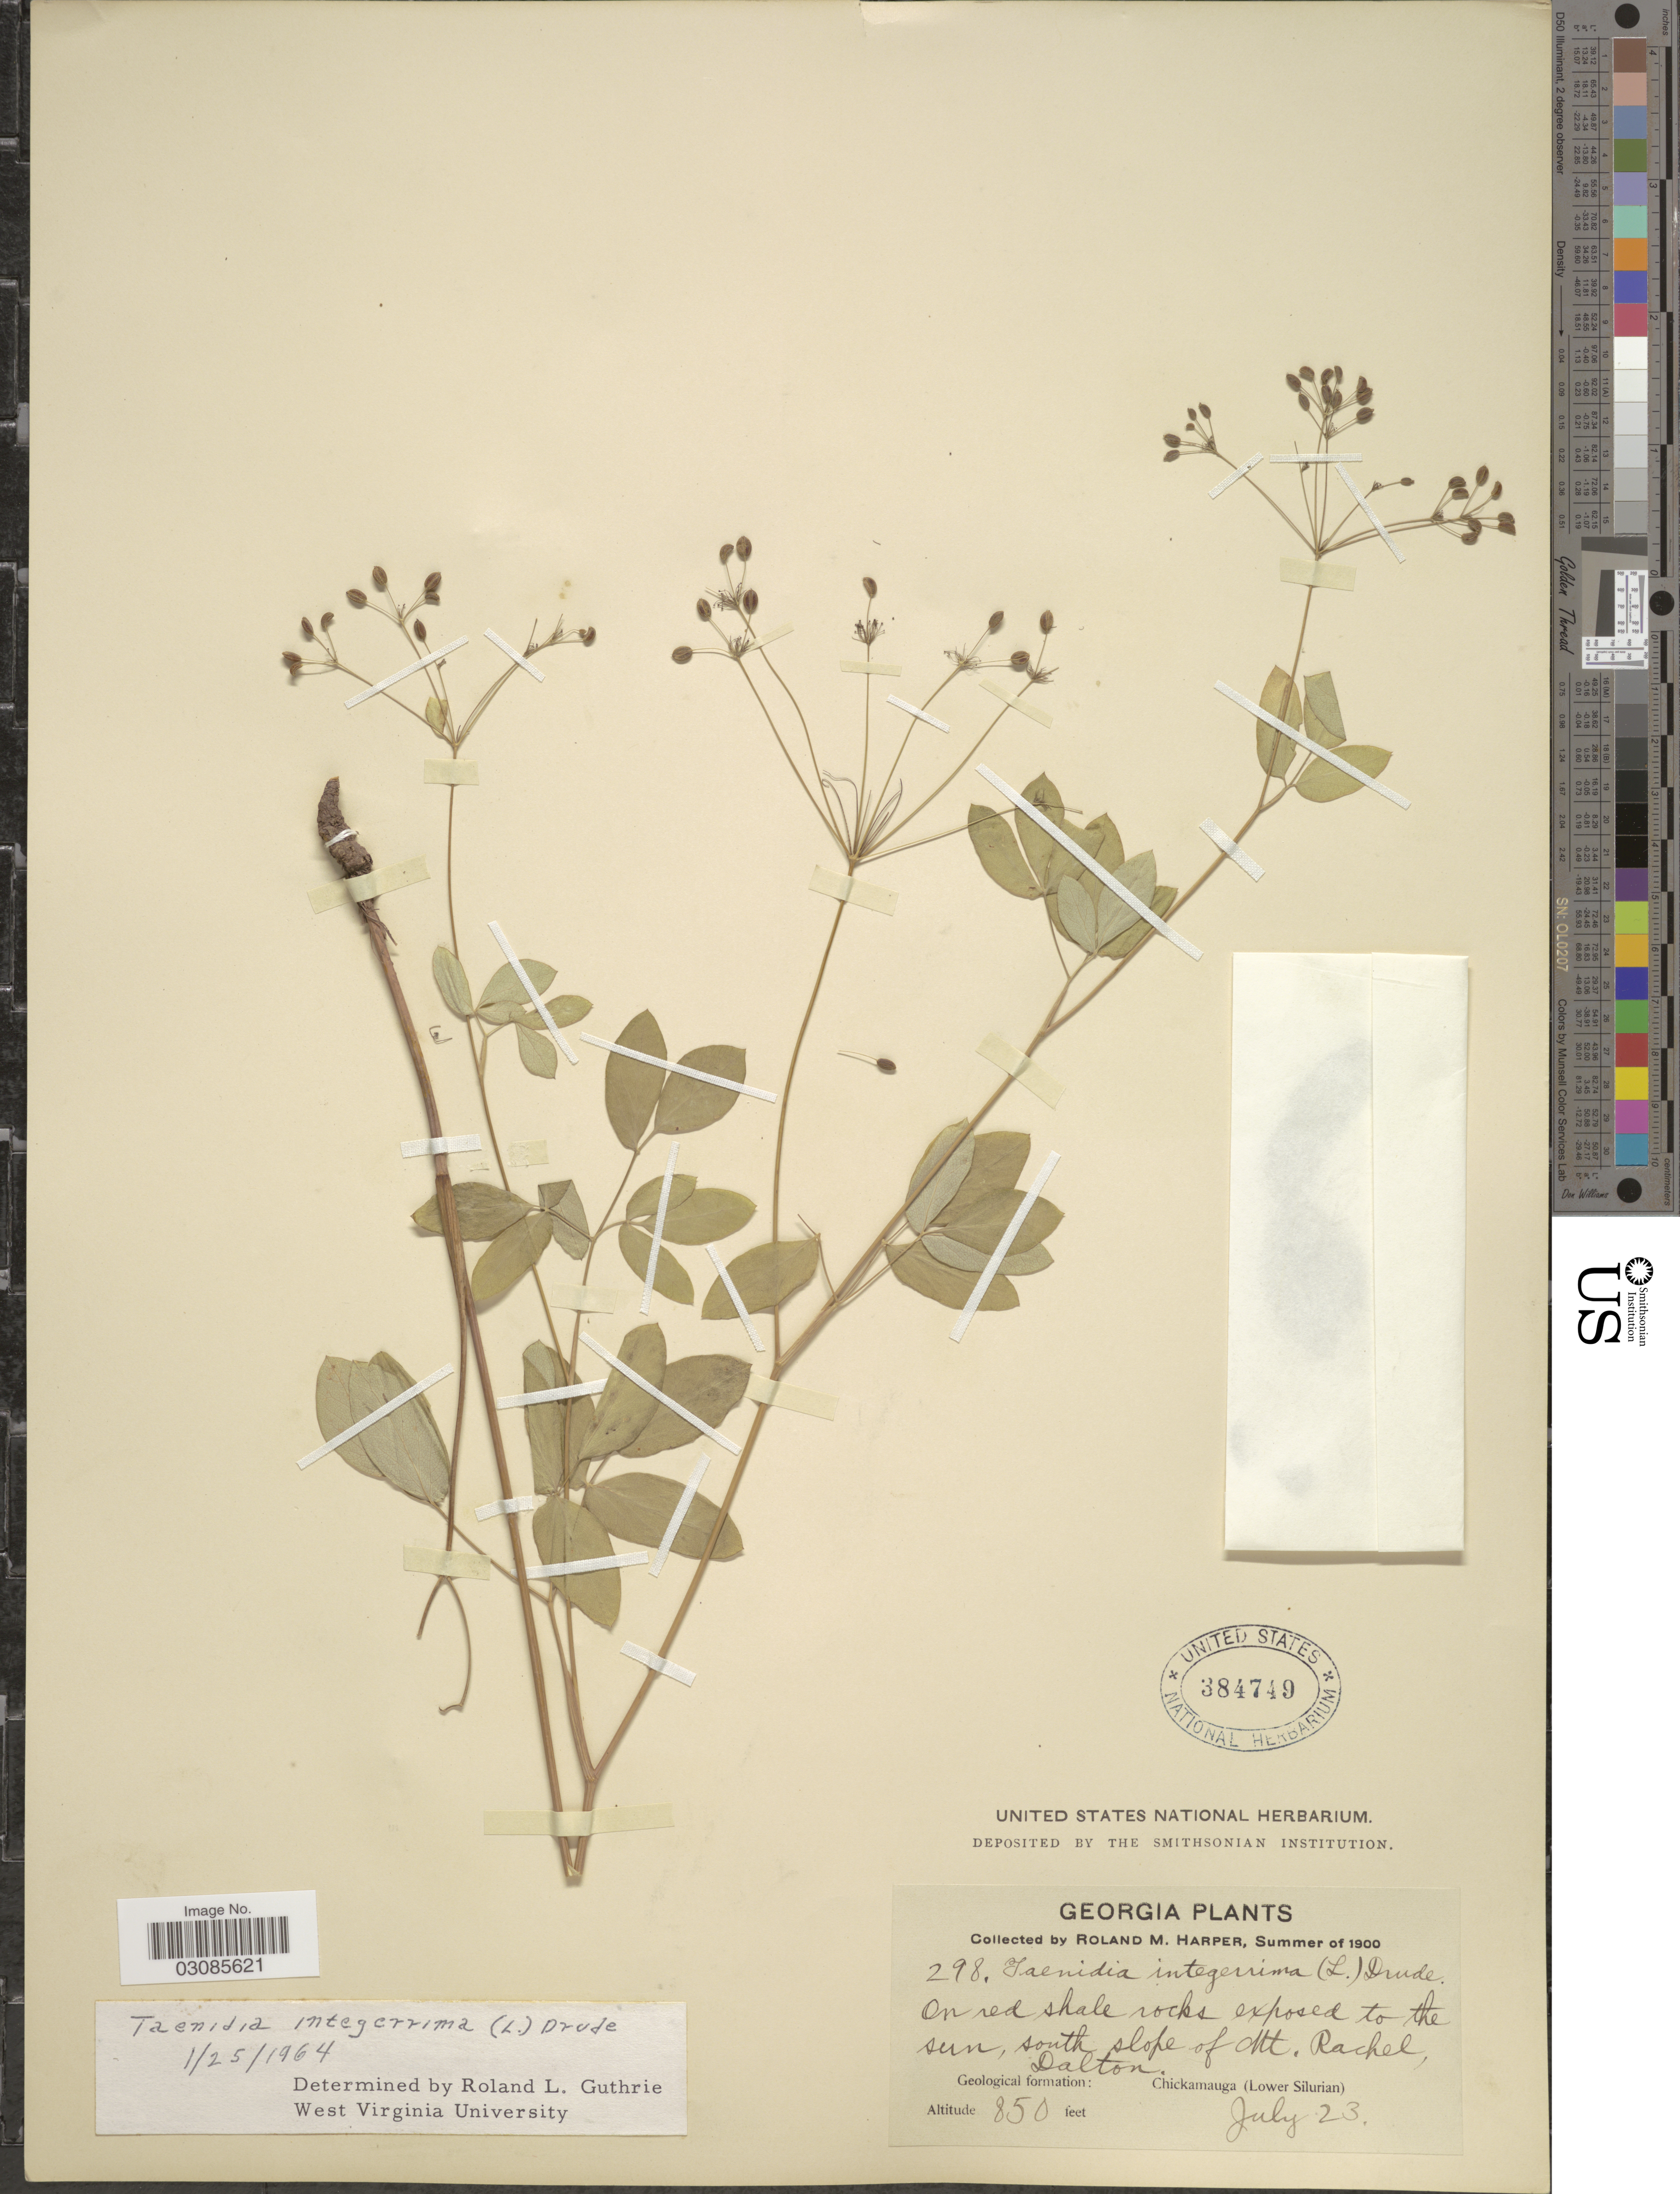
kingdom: Plantae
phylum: Tracheophyta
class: Magnoliopsida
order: Apiales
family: Apiaceae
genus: Taenidia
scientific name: Taenidia integerrima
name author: (L.) Drude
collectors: R. M. Harper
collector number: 298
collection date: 1900-07-23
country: United States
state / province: Georgia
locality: South slope of Mt. Rachel, Dalton.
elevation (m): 259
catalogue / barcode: US 384749